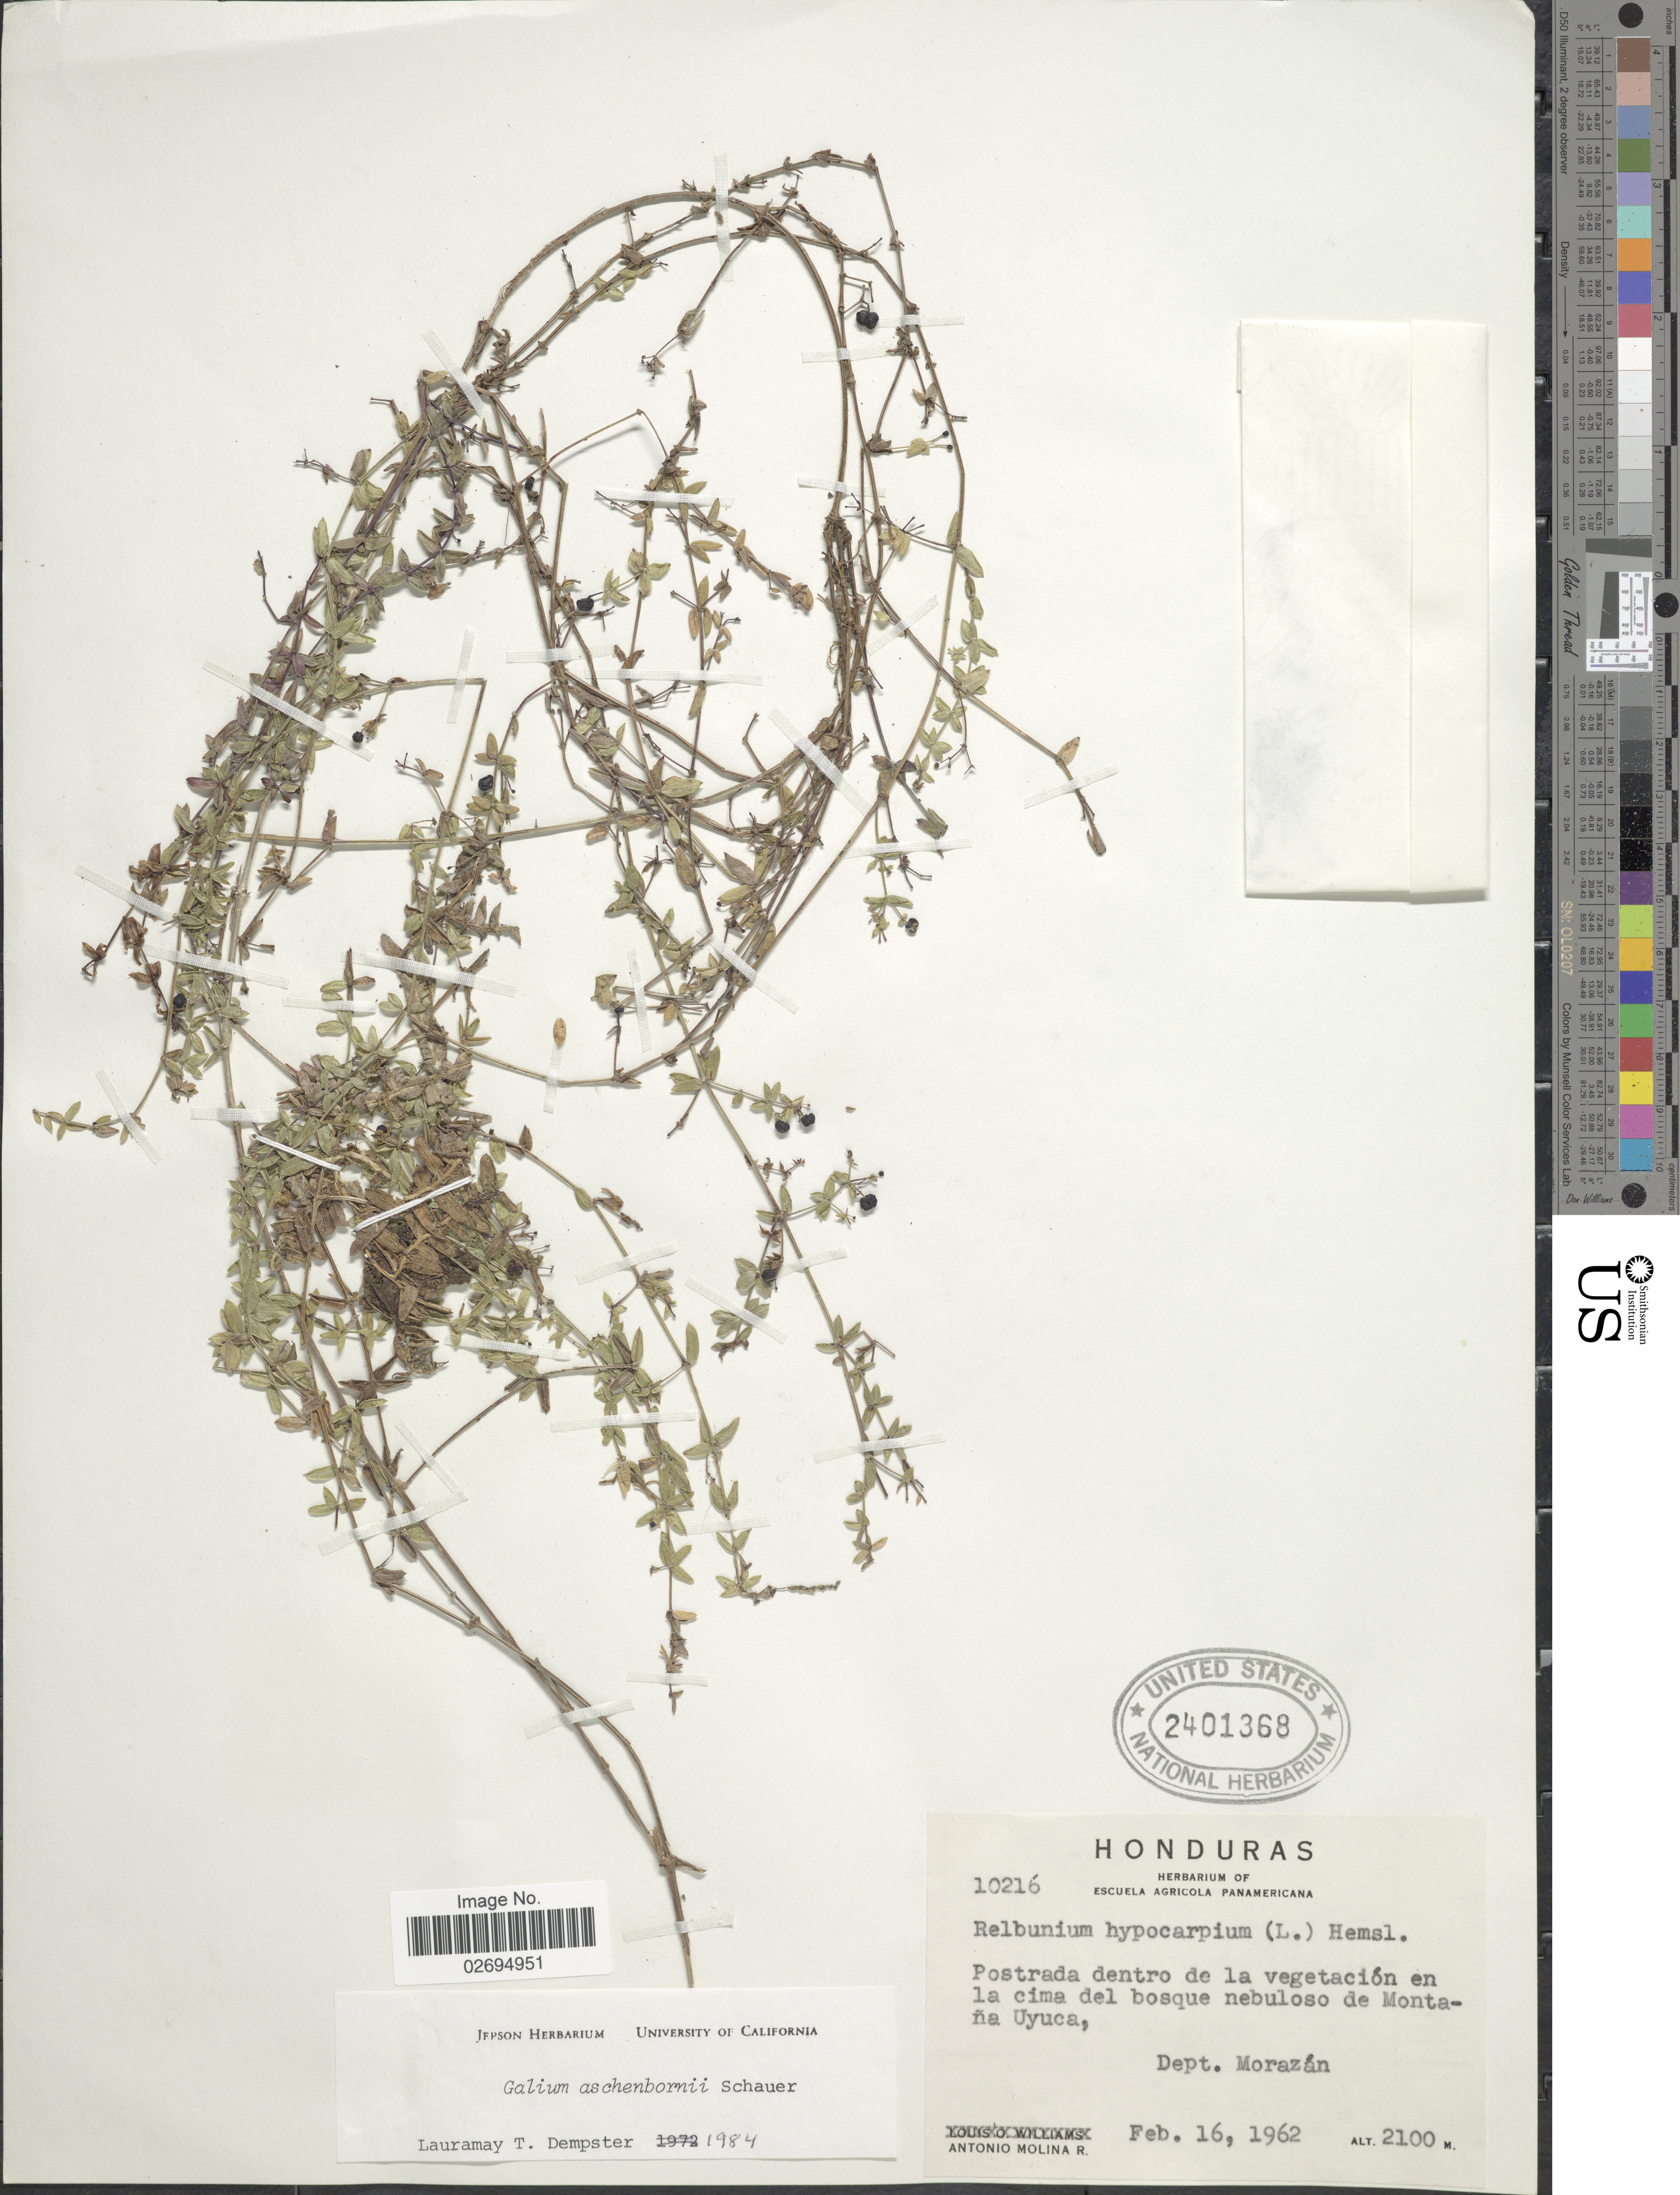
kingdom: Plantae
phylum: Tracheophyta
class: Magnoliopsida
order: Gentianales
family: Rubiaceae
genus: Galium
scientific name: Galium aschenbornii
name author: Schauer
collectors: A. Molina R.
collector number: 10216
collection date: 1962-02-16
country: Honduras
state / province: Fco. Morazán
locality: Postrado dentro de la vegetación en la cima del bosque nebuloso de Montaña yuca, Dept. Morazán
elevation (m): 2100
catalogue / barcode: US 2401368